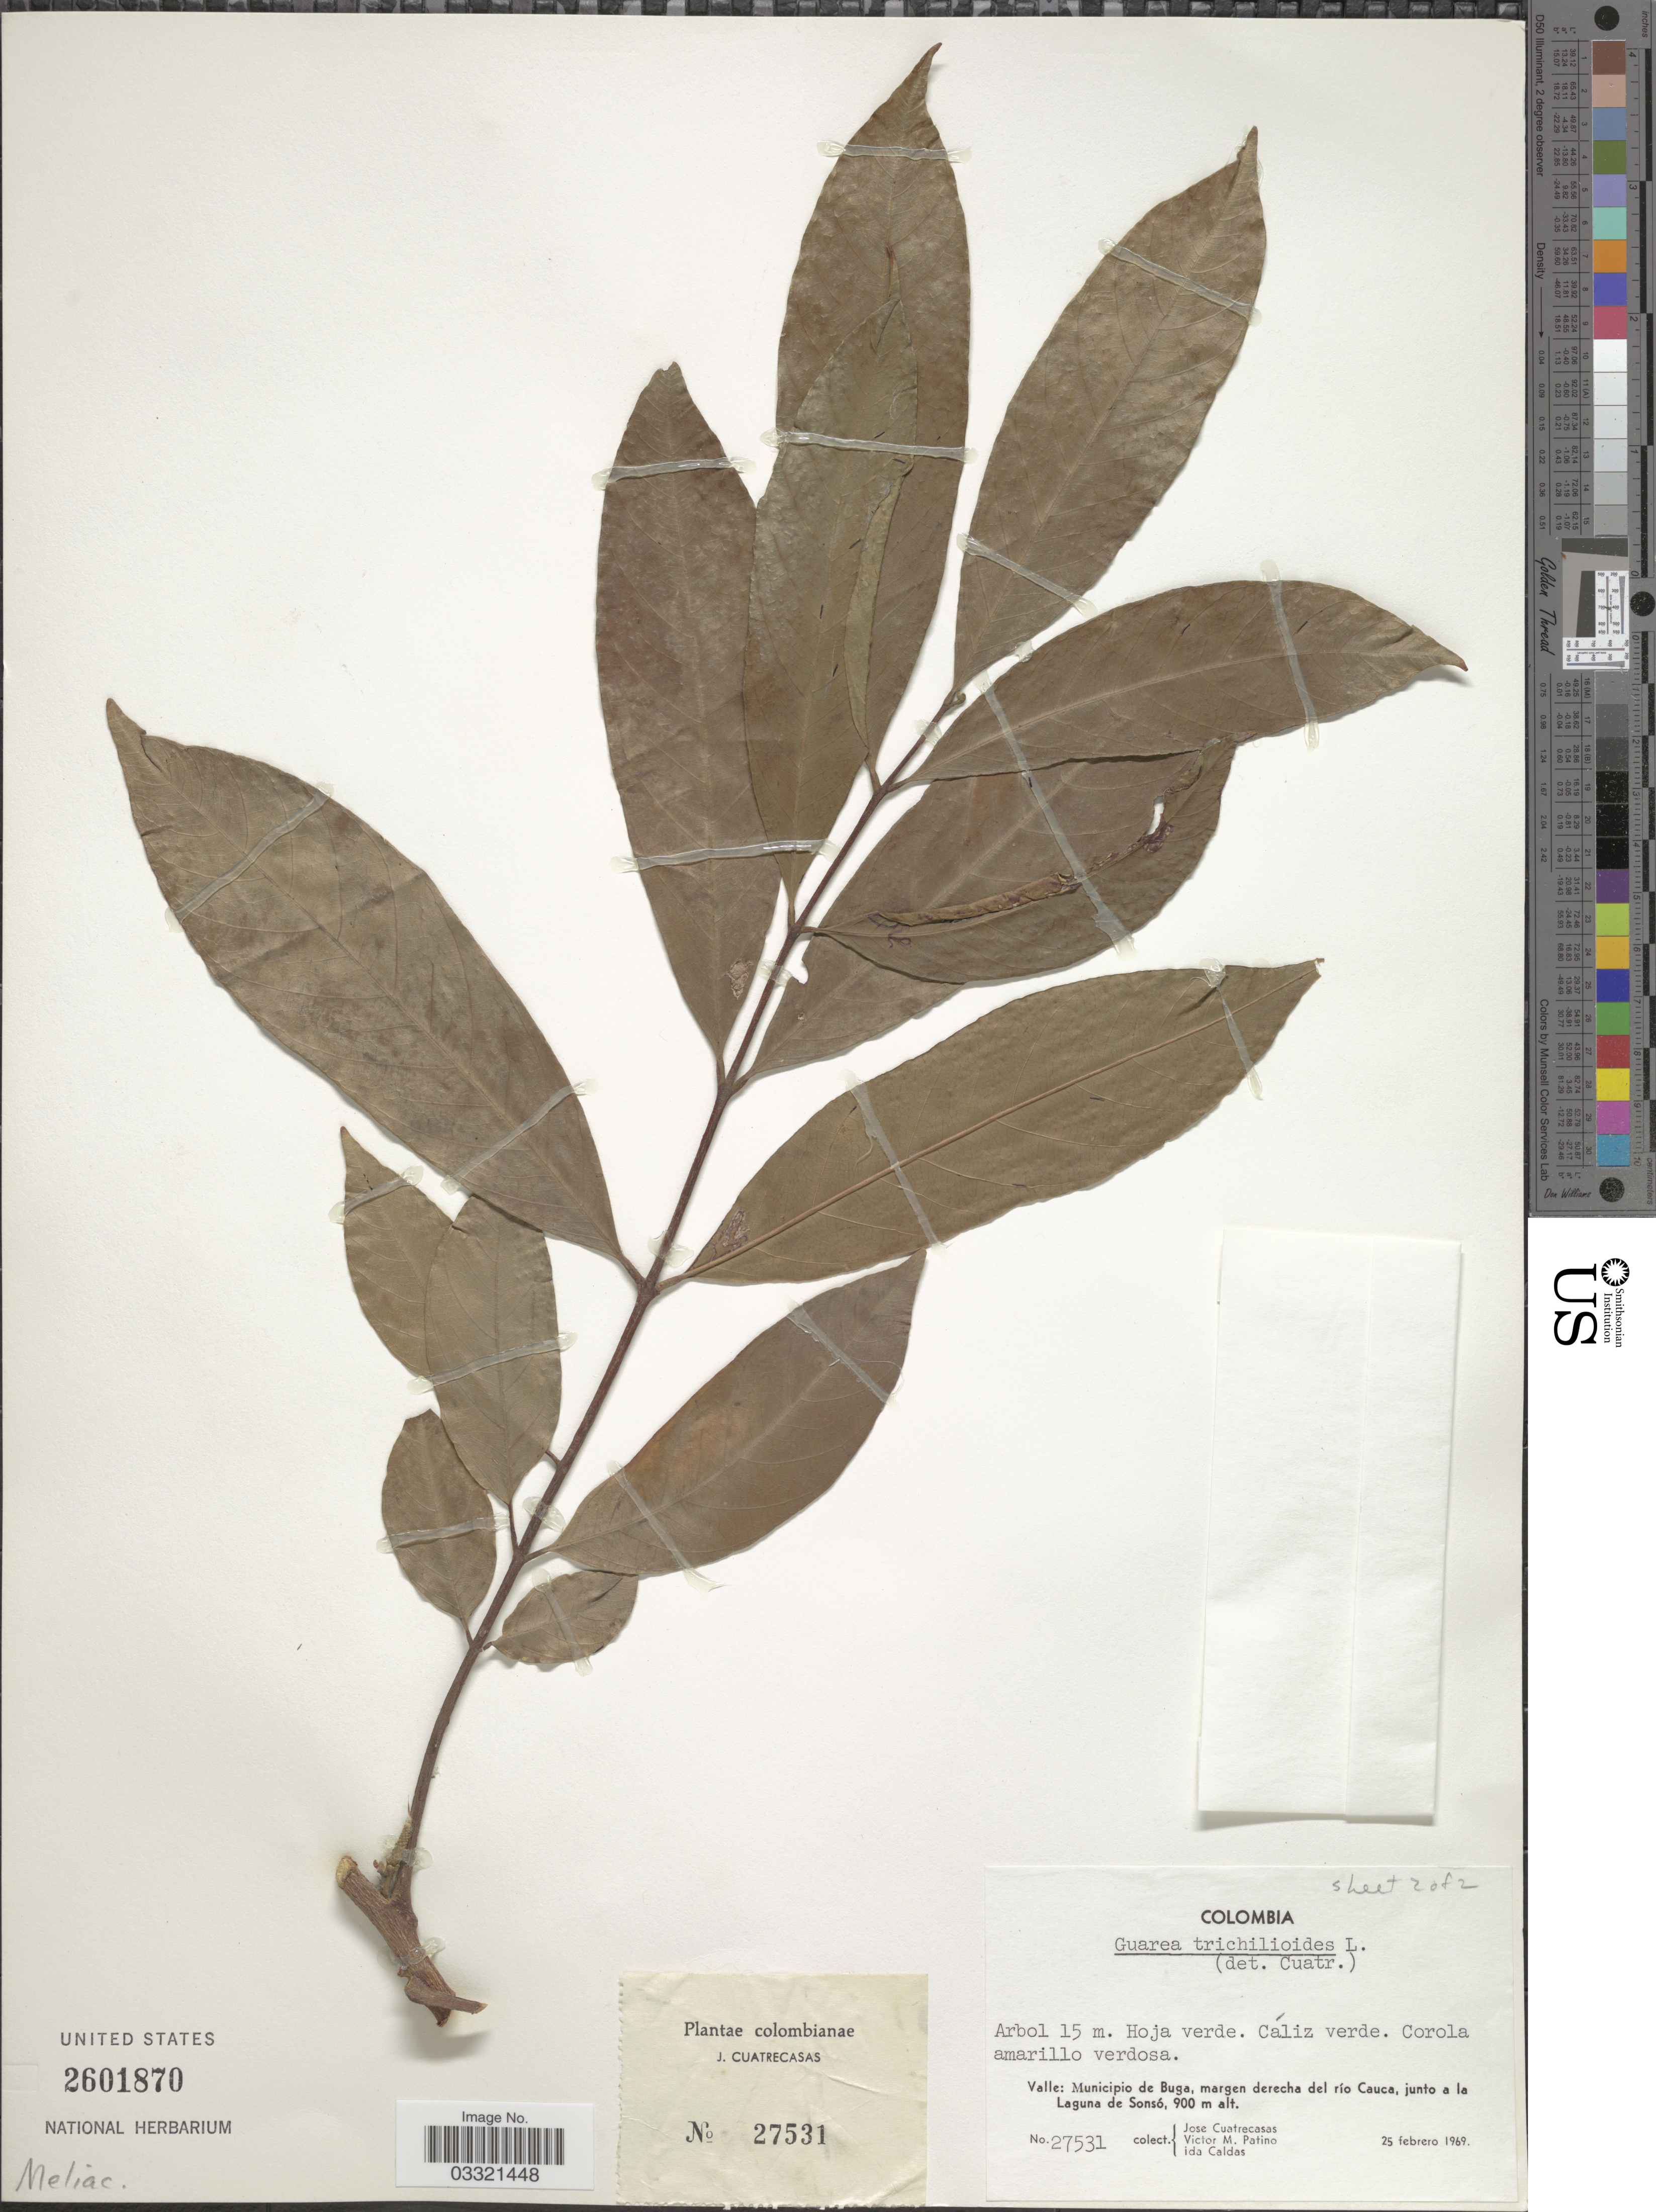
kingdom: Plantae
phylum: Tracheophyta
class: Magnoliopsida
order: Sapindales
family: Meliaceae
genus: Guarea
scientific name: Guarea guidonia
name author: (L.) Sleumer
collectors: J. Cuatrecasas, V. M. Patiño & I. Caldas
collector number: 27531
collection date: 1969-02-25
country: Colombia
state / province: Valle del Cauca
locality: Valle: Municipio de Buga, margen derecha del río Cauca, junto a la Laguna de Sonsó.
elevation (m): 900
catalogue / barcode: US 2601870